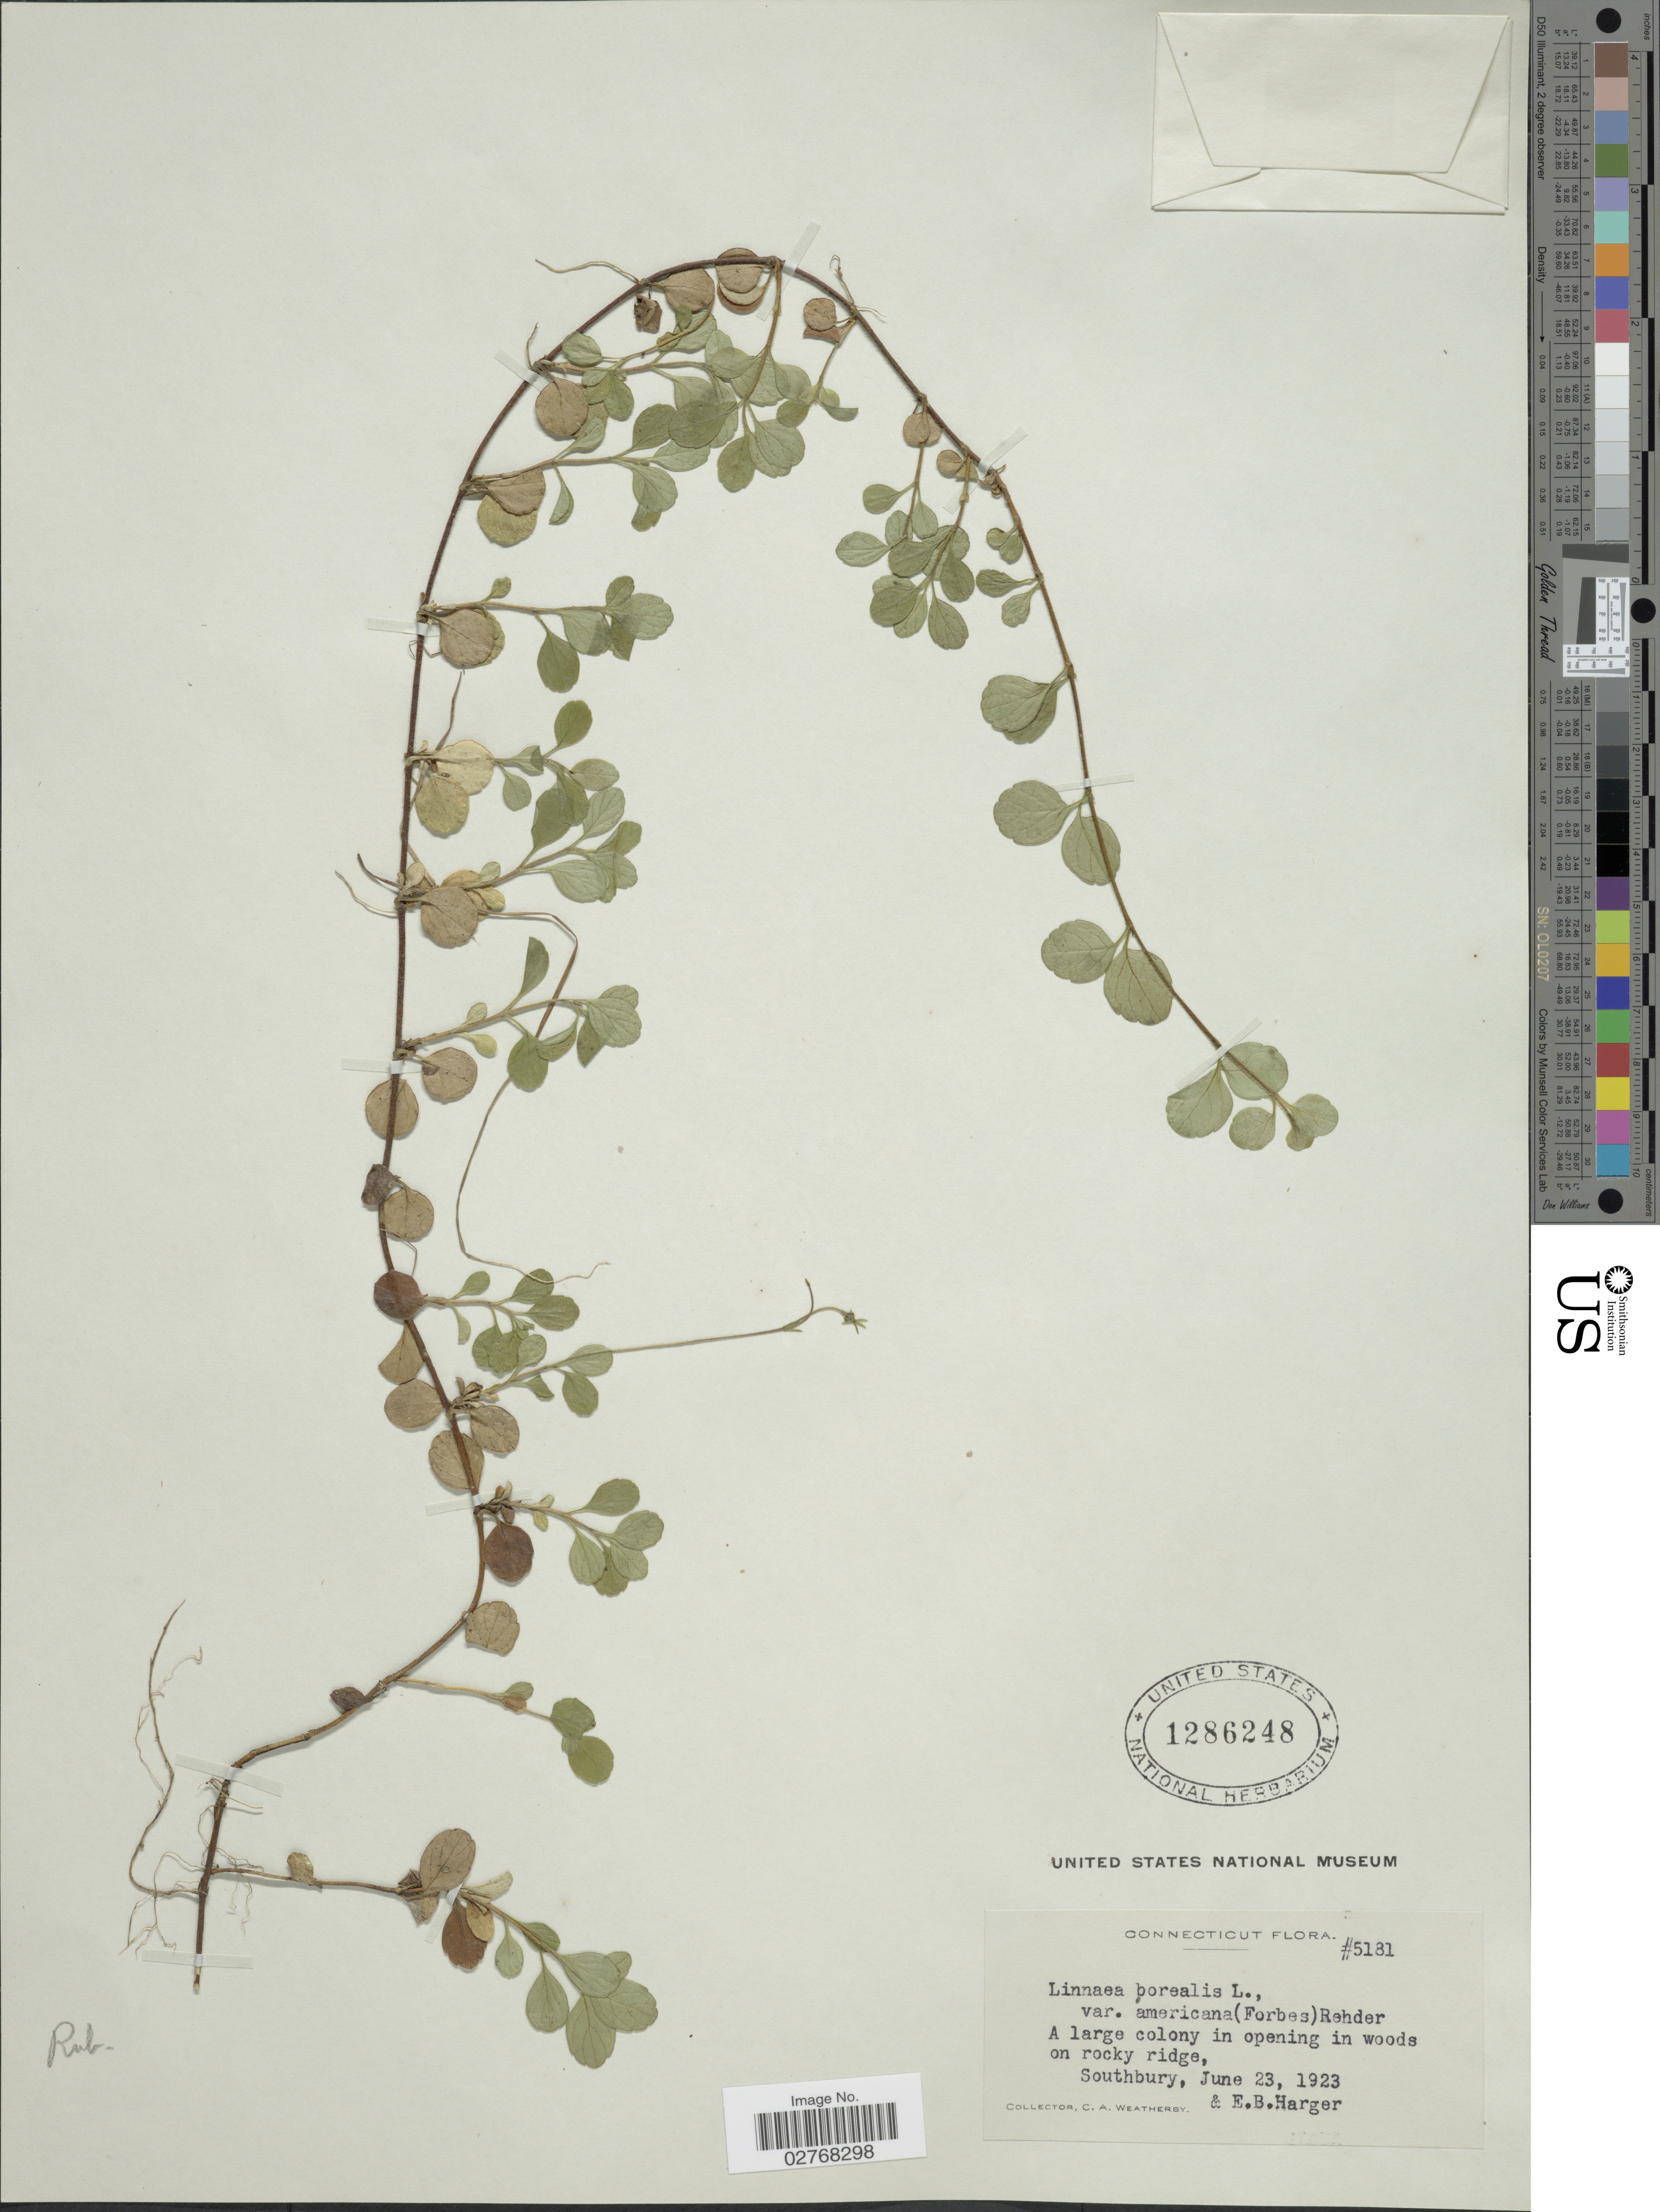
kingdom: Plantae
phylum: Tracheophyta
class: Magnoliopsida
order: Dipsacales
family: Caprifoliaceae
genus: Linnaea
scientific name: Linnaea borealis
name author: L.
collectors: C. A. Weatherby & E. B. Harger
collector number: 5181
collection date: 1923-06-23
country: United States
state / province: Connecticut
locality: Southbury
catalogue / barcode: US 1286248